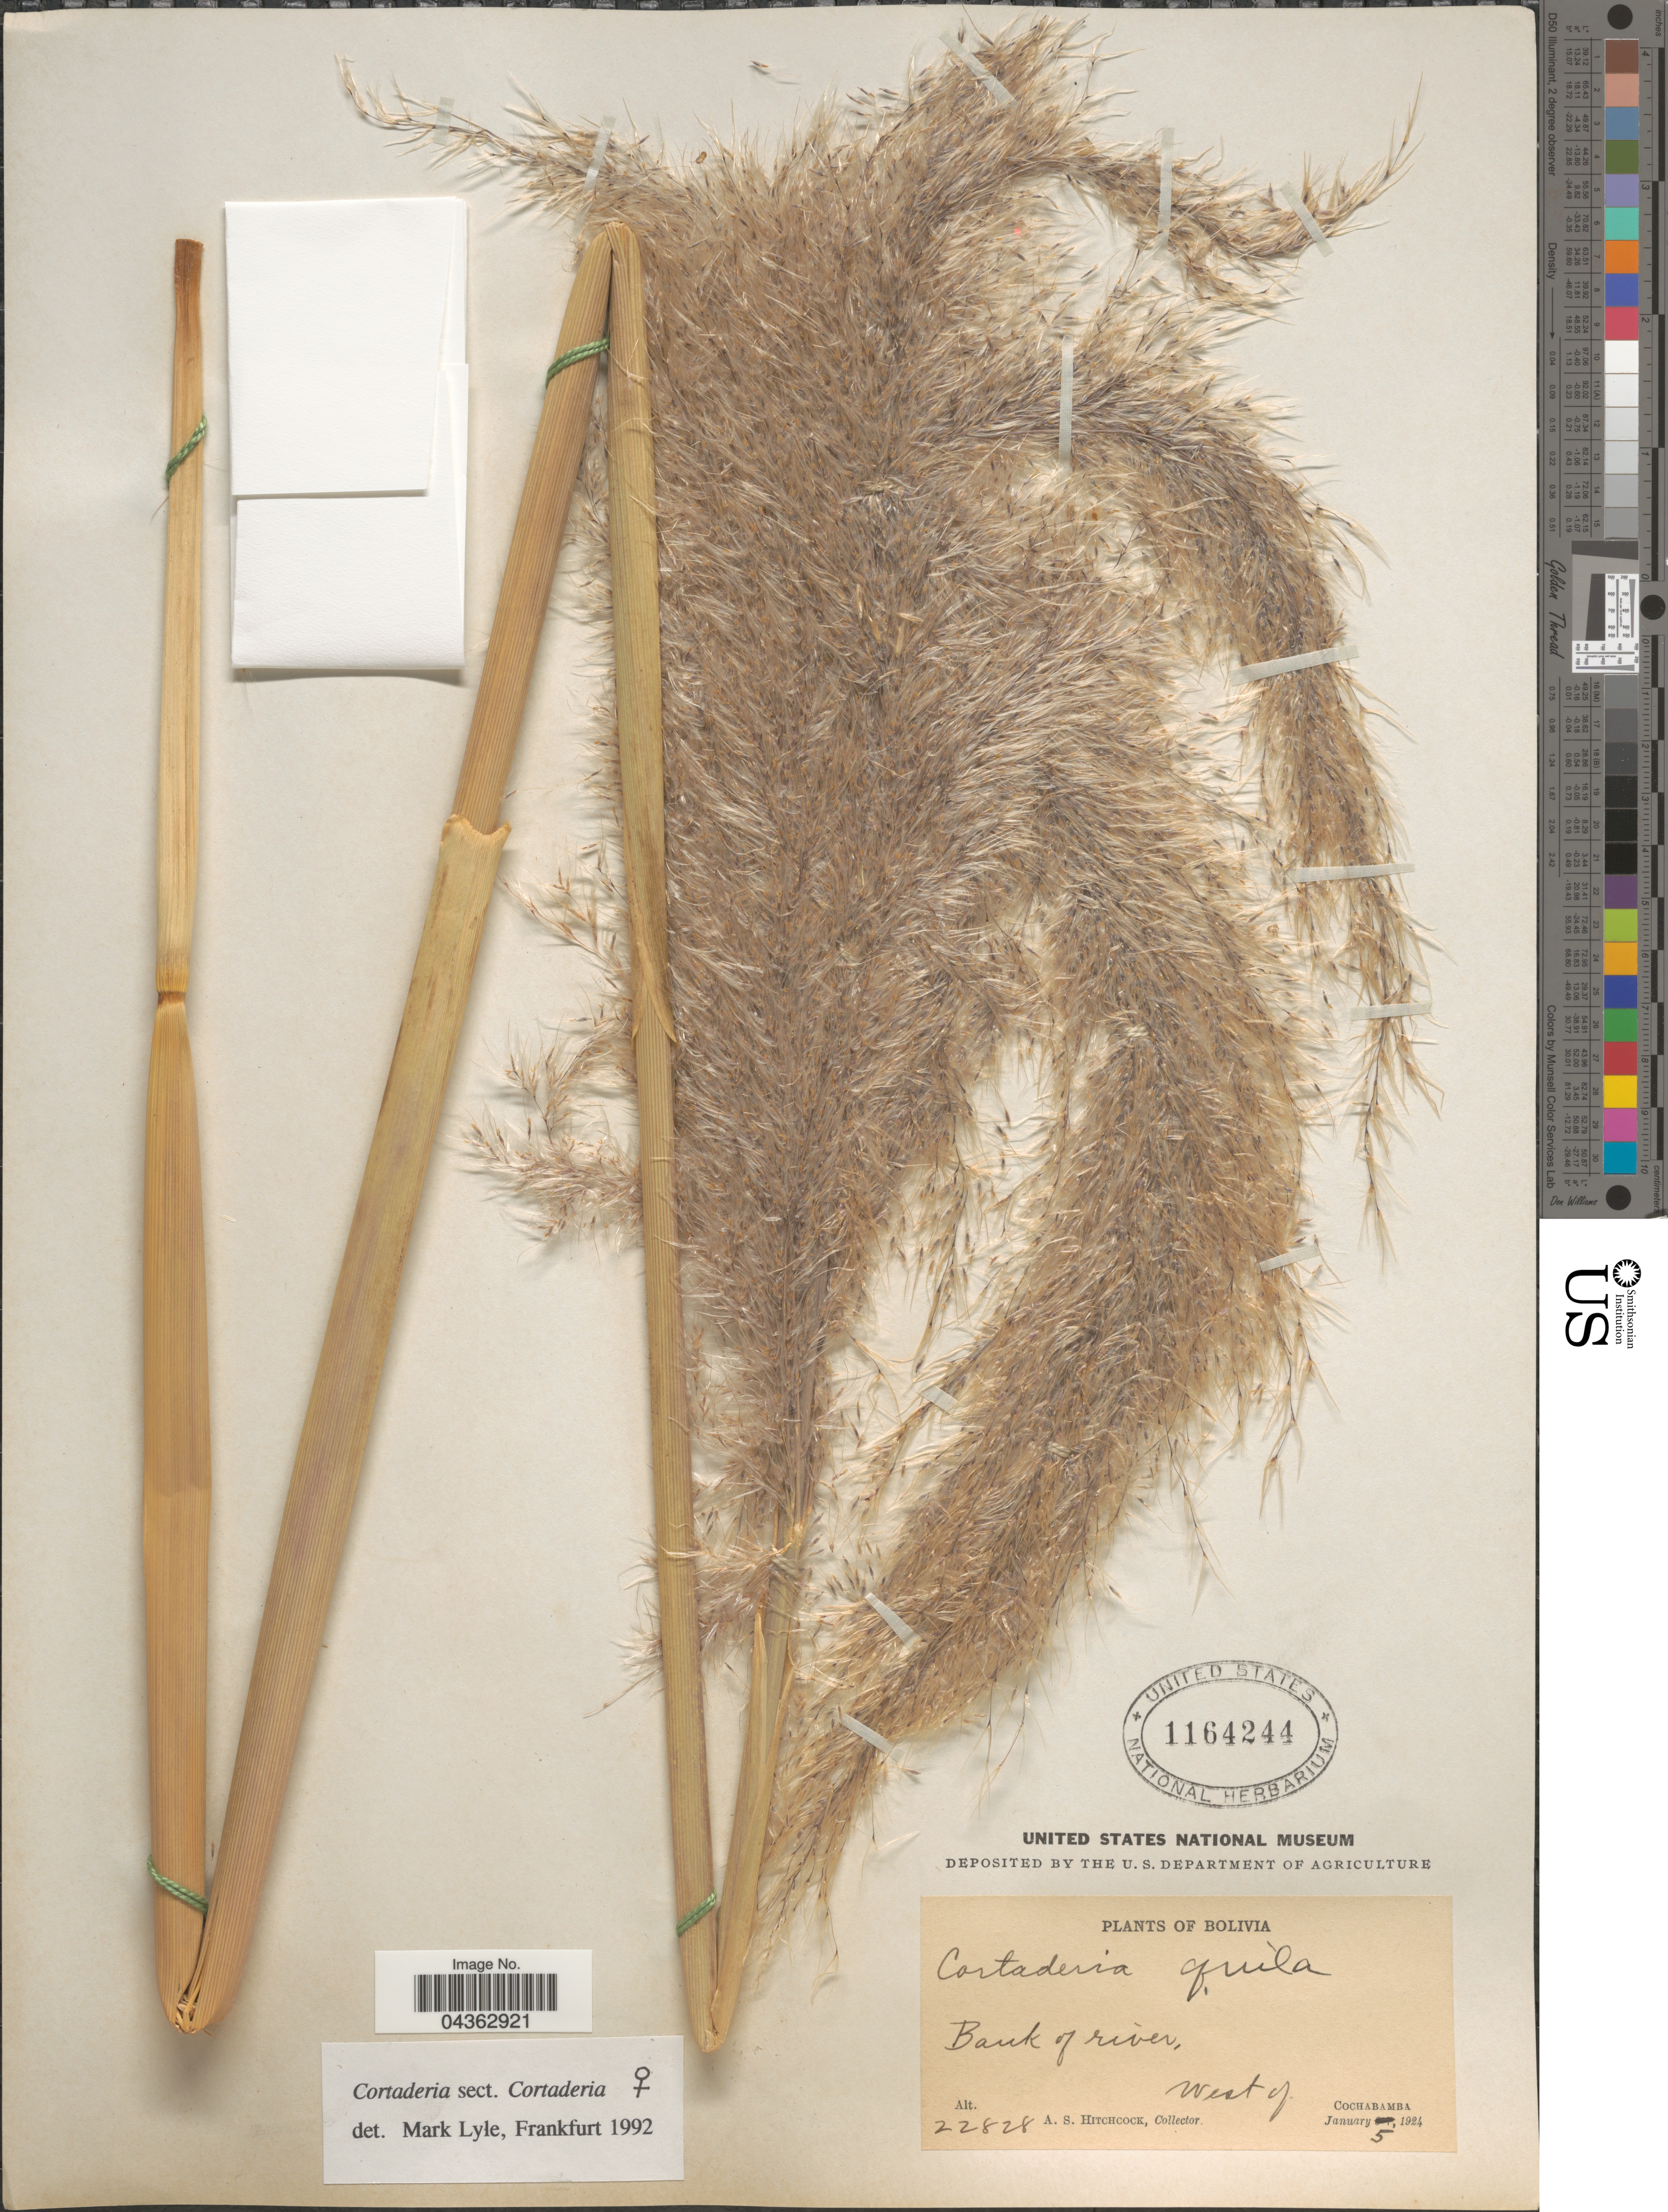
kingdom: Plantae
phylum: Tracheophyta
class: Liliopsida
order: Poales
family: Poaceae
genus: Cortaderia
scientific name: Cortaderia speciosa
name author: (Nees) Stapf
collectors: A. S. Hitchcock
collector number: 22828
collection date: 1924-01-05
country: Bolivia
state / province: Cochabamba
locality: Bank of river, west of Cochabamba.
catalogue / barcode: US 1164244